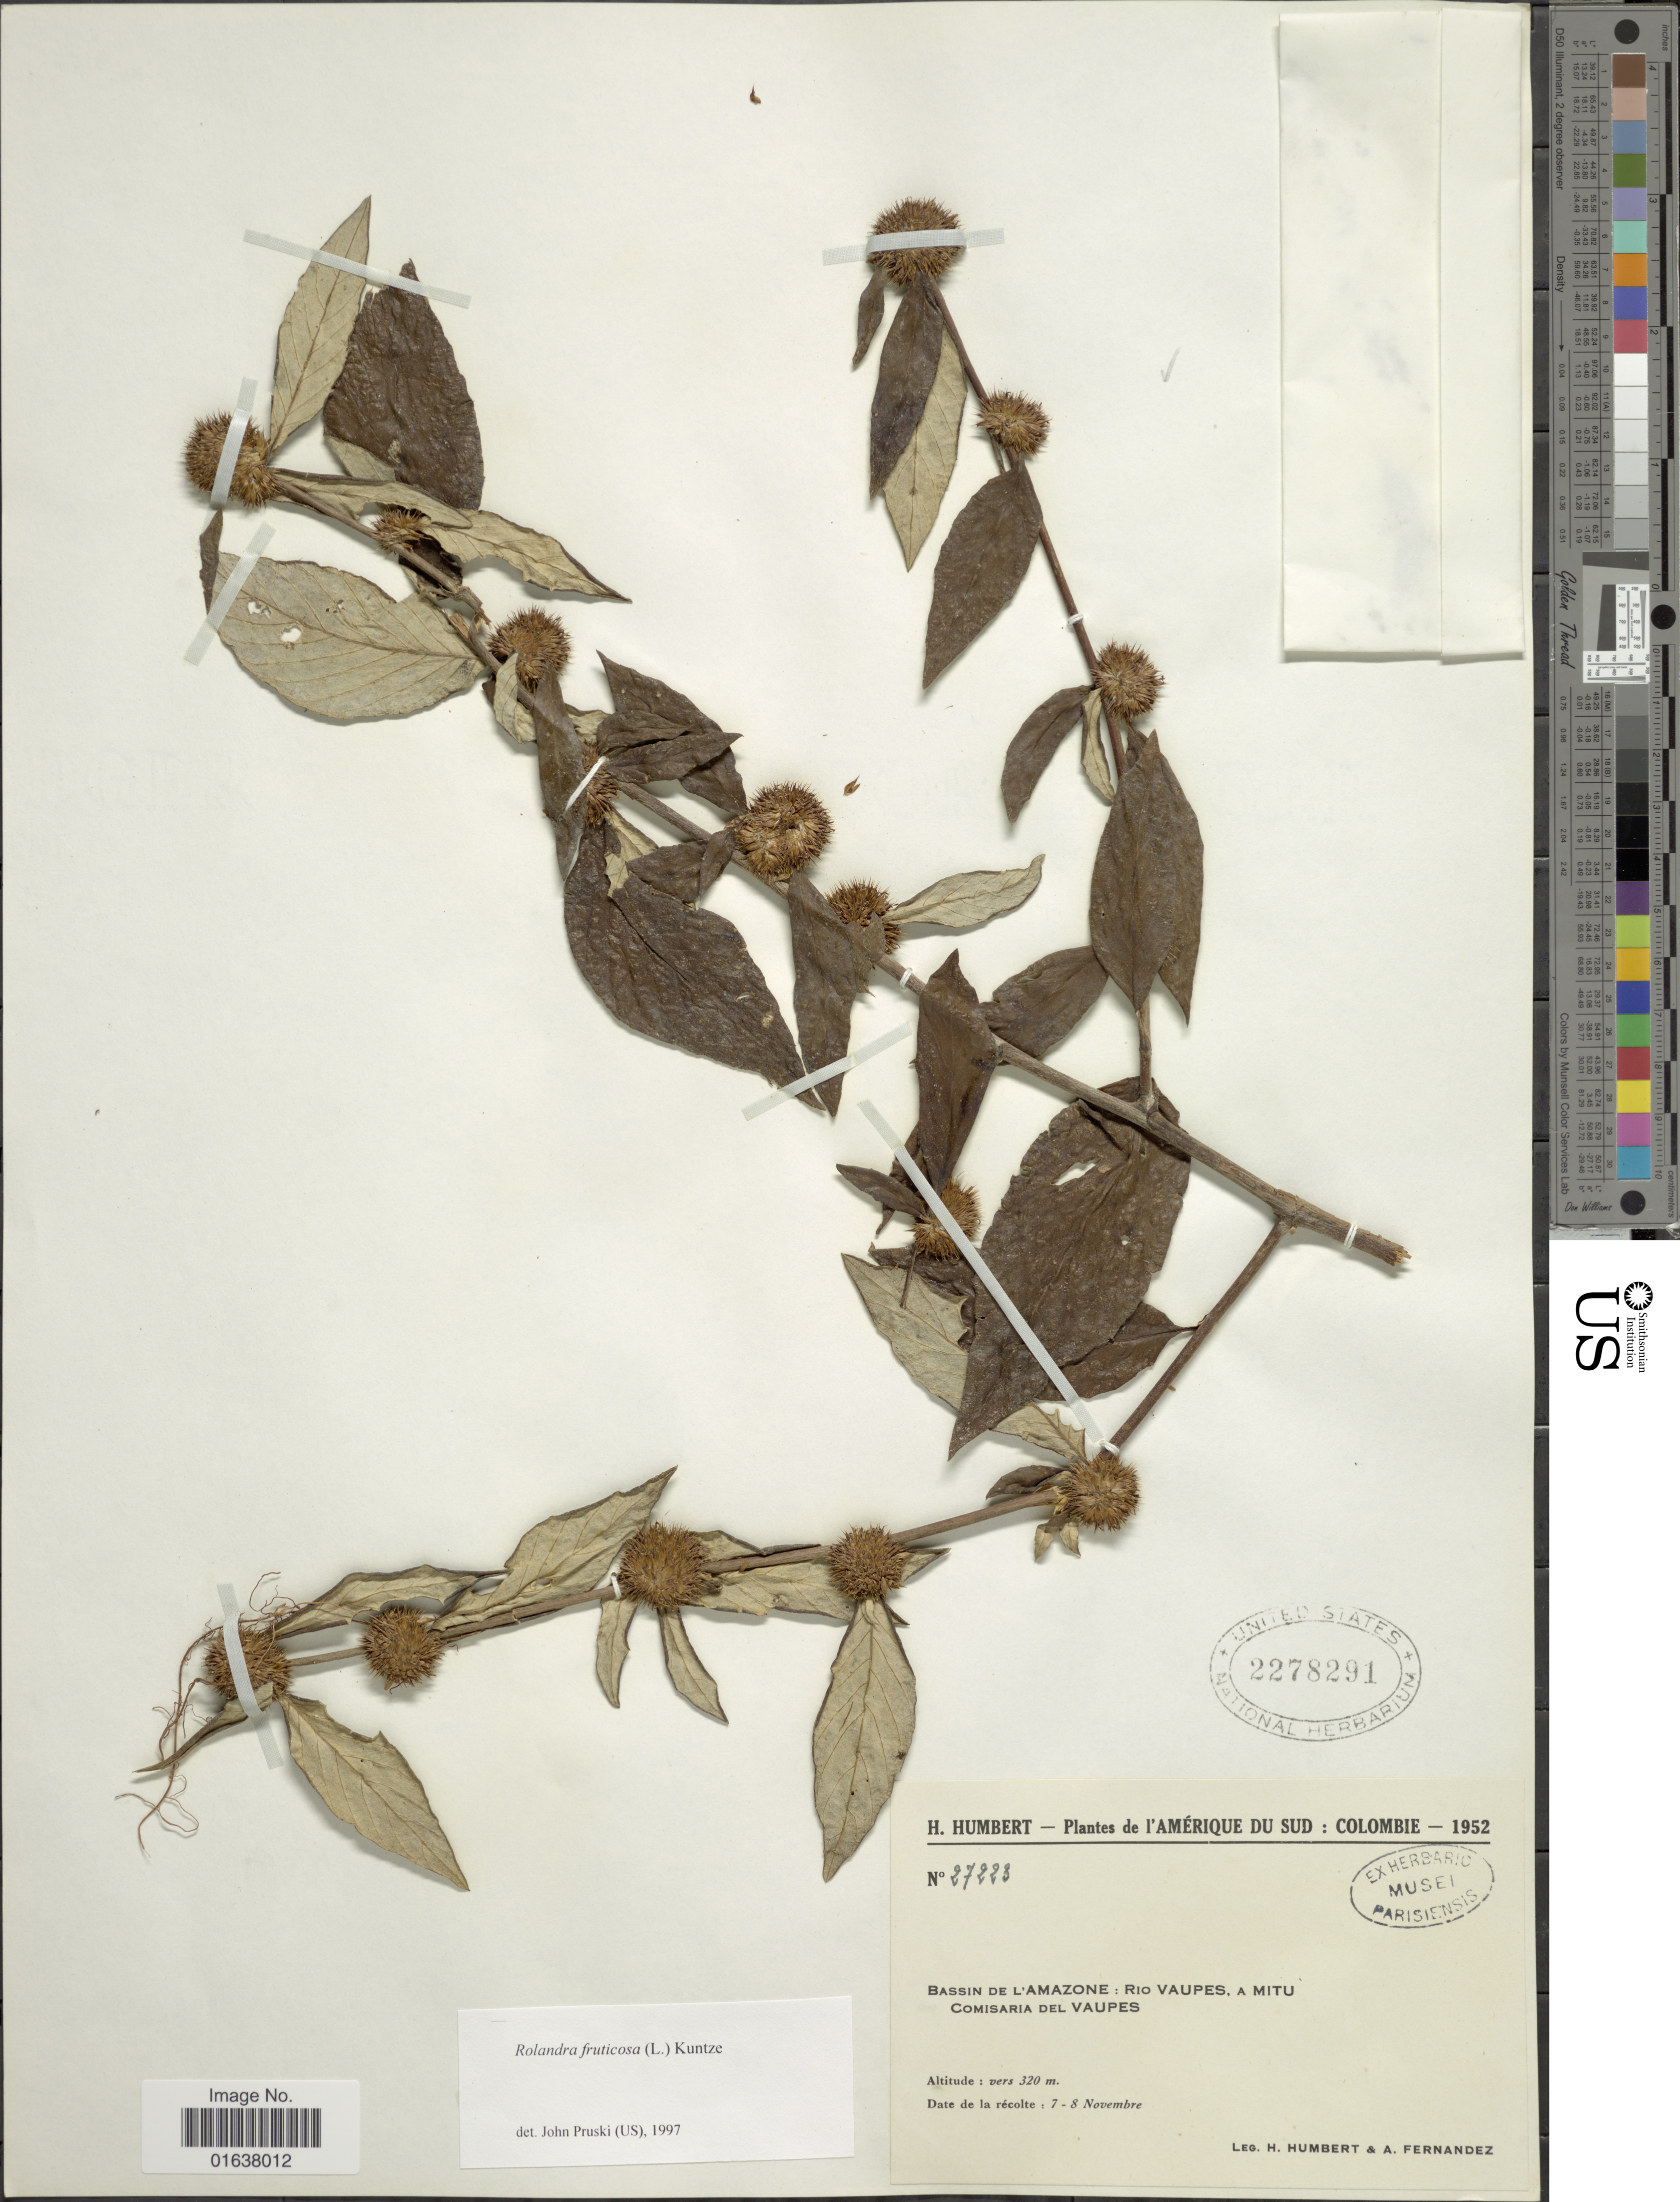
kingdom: Plantae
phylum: Tracheophyta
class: Magnoliopsida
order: Asterales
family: Asteraceae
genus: Rolandra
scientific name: Rolandra fruticosa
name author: (L.) Kuntze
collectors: H. Humbert & A. Fernandez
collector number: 27223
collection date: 1952-11-07/1952-11-08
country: Colombia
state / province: Vaupés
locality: Bassin de L'Amazone: Rio Vaupes, A Mitu. Comisaria del Vaupes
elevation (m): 320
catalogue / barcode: US 2278291